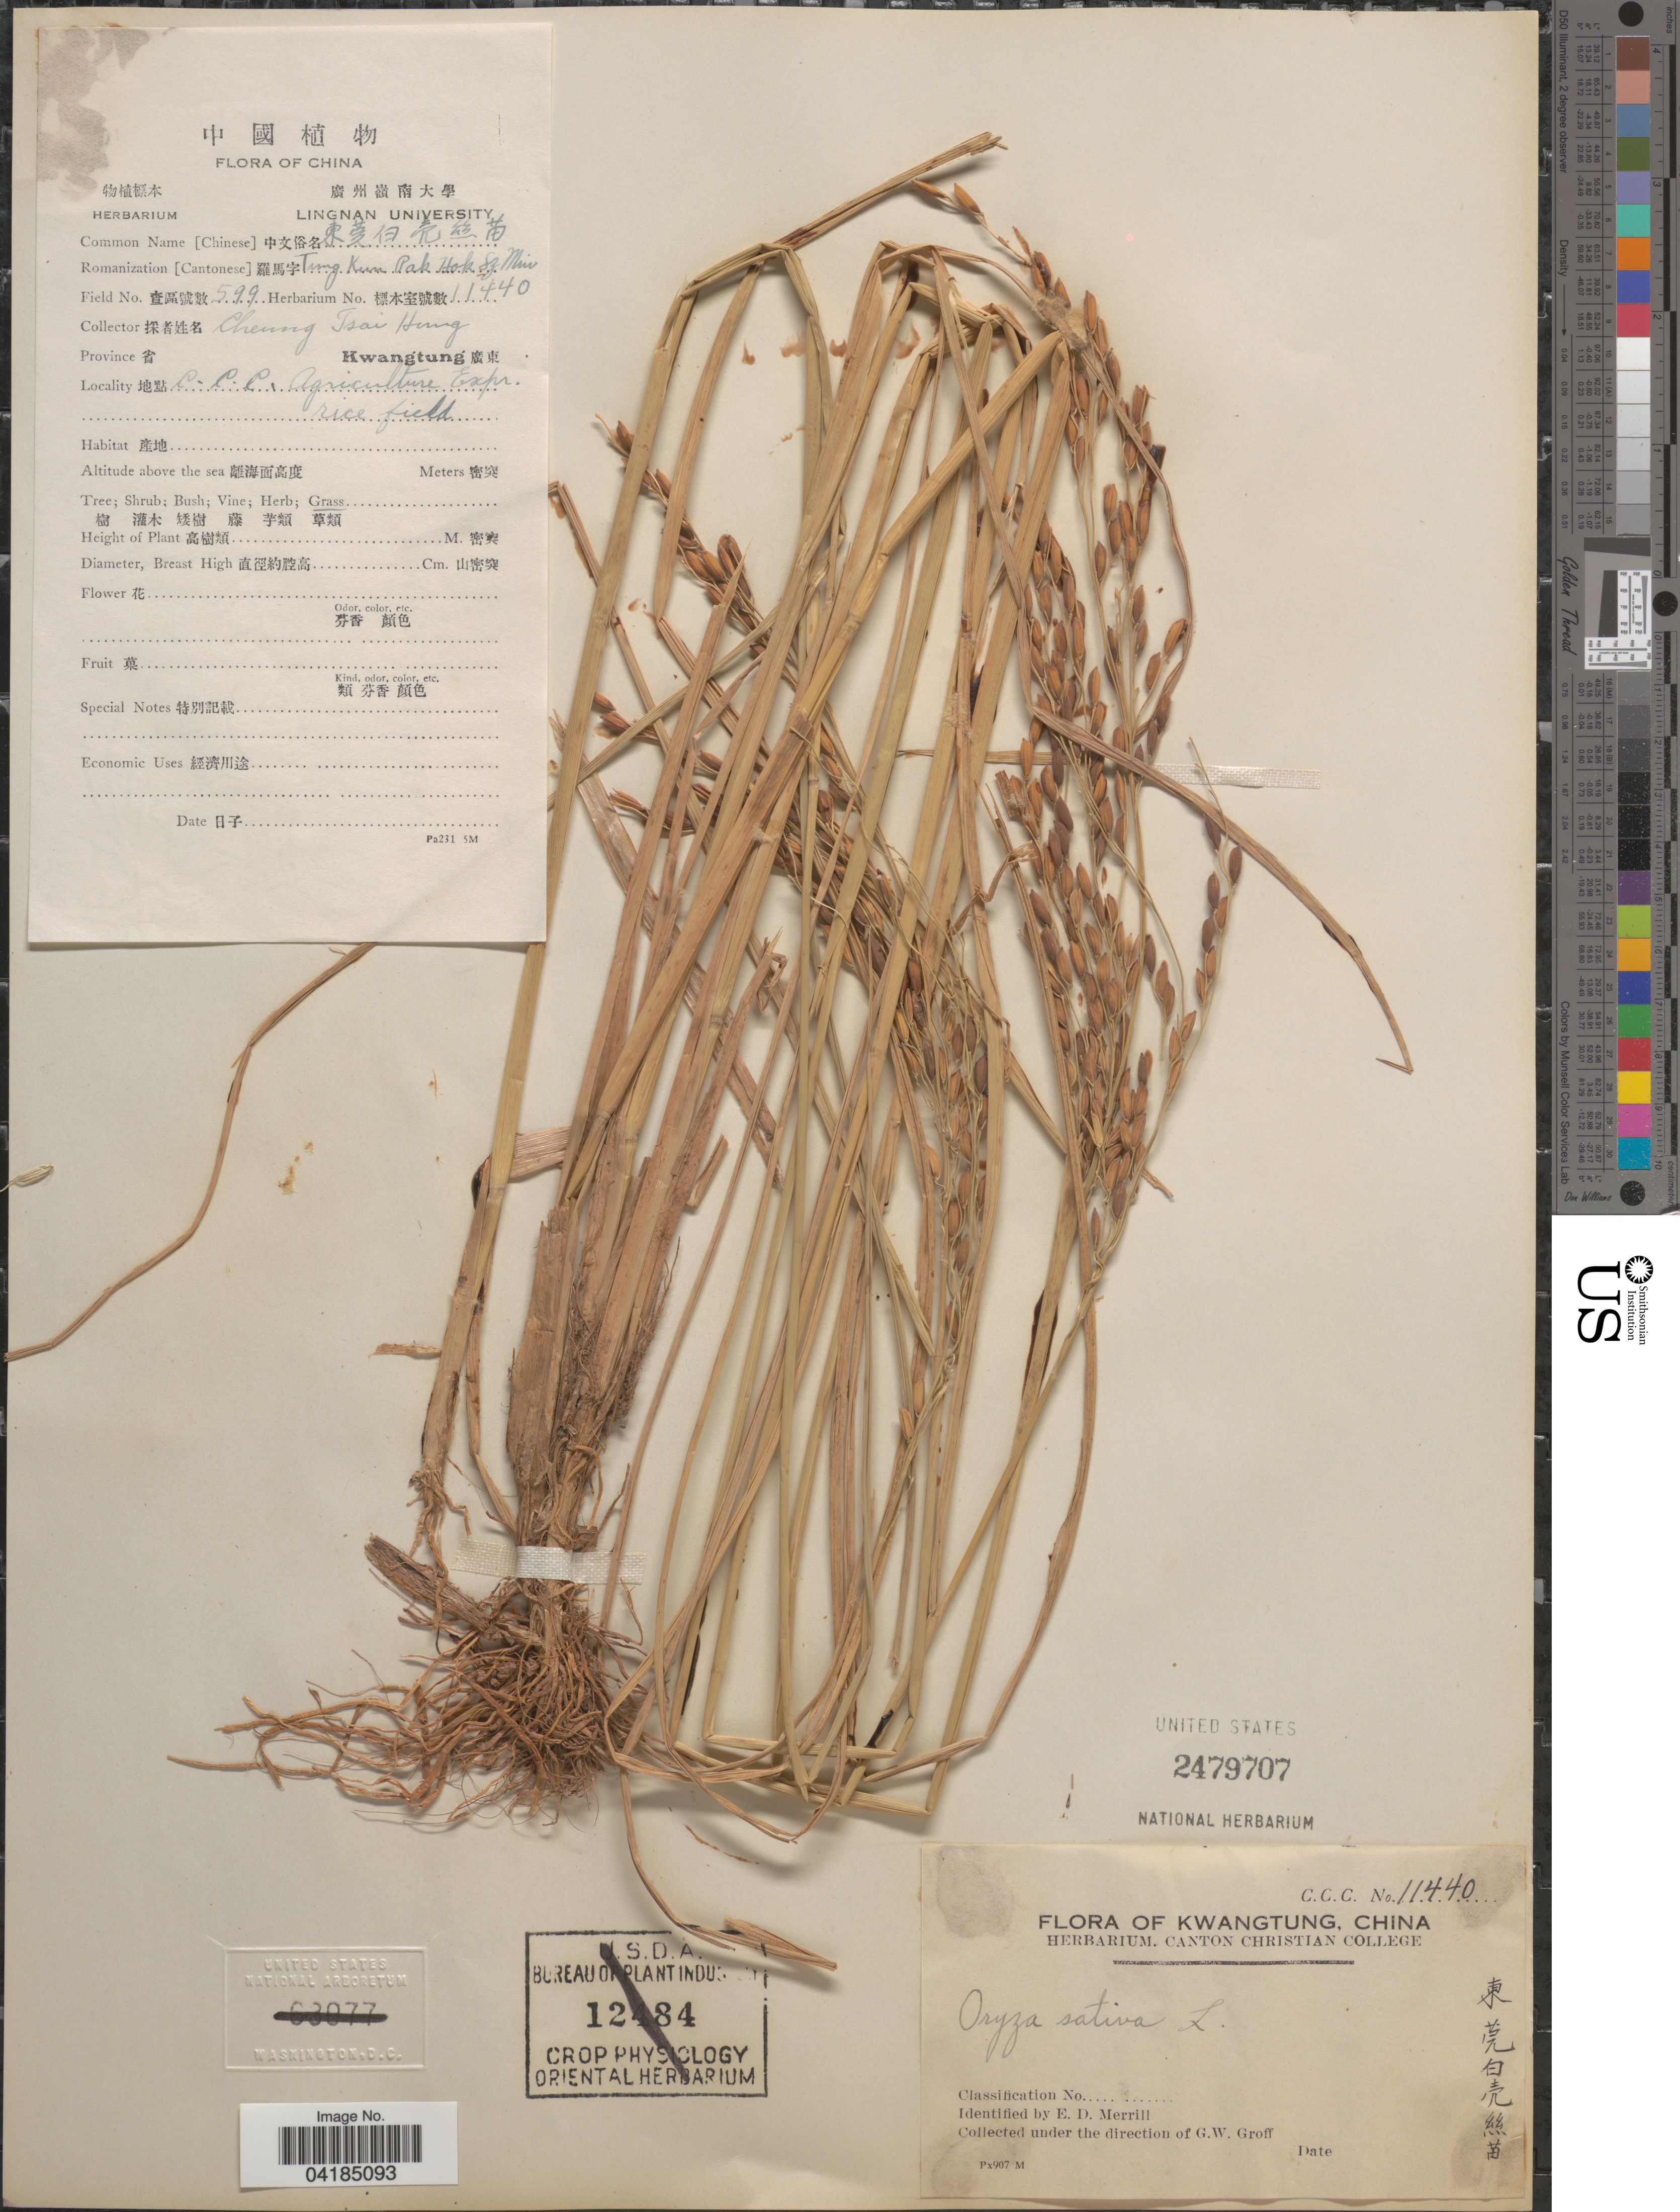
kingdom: Plantae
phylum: Tracheophyta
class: Liliopsida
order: Poales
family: Poaceae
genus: Oryza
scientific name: Oryza sativa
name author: L.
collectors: C. Hung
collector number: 599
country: China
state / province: Guangdong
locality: Kwangtung. C.C.C. Agriculture Expr. rice field.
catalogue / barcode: US 2479707